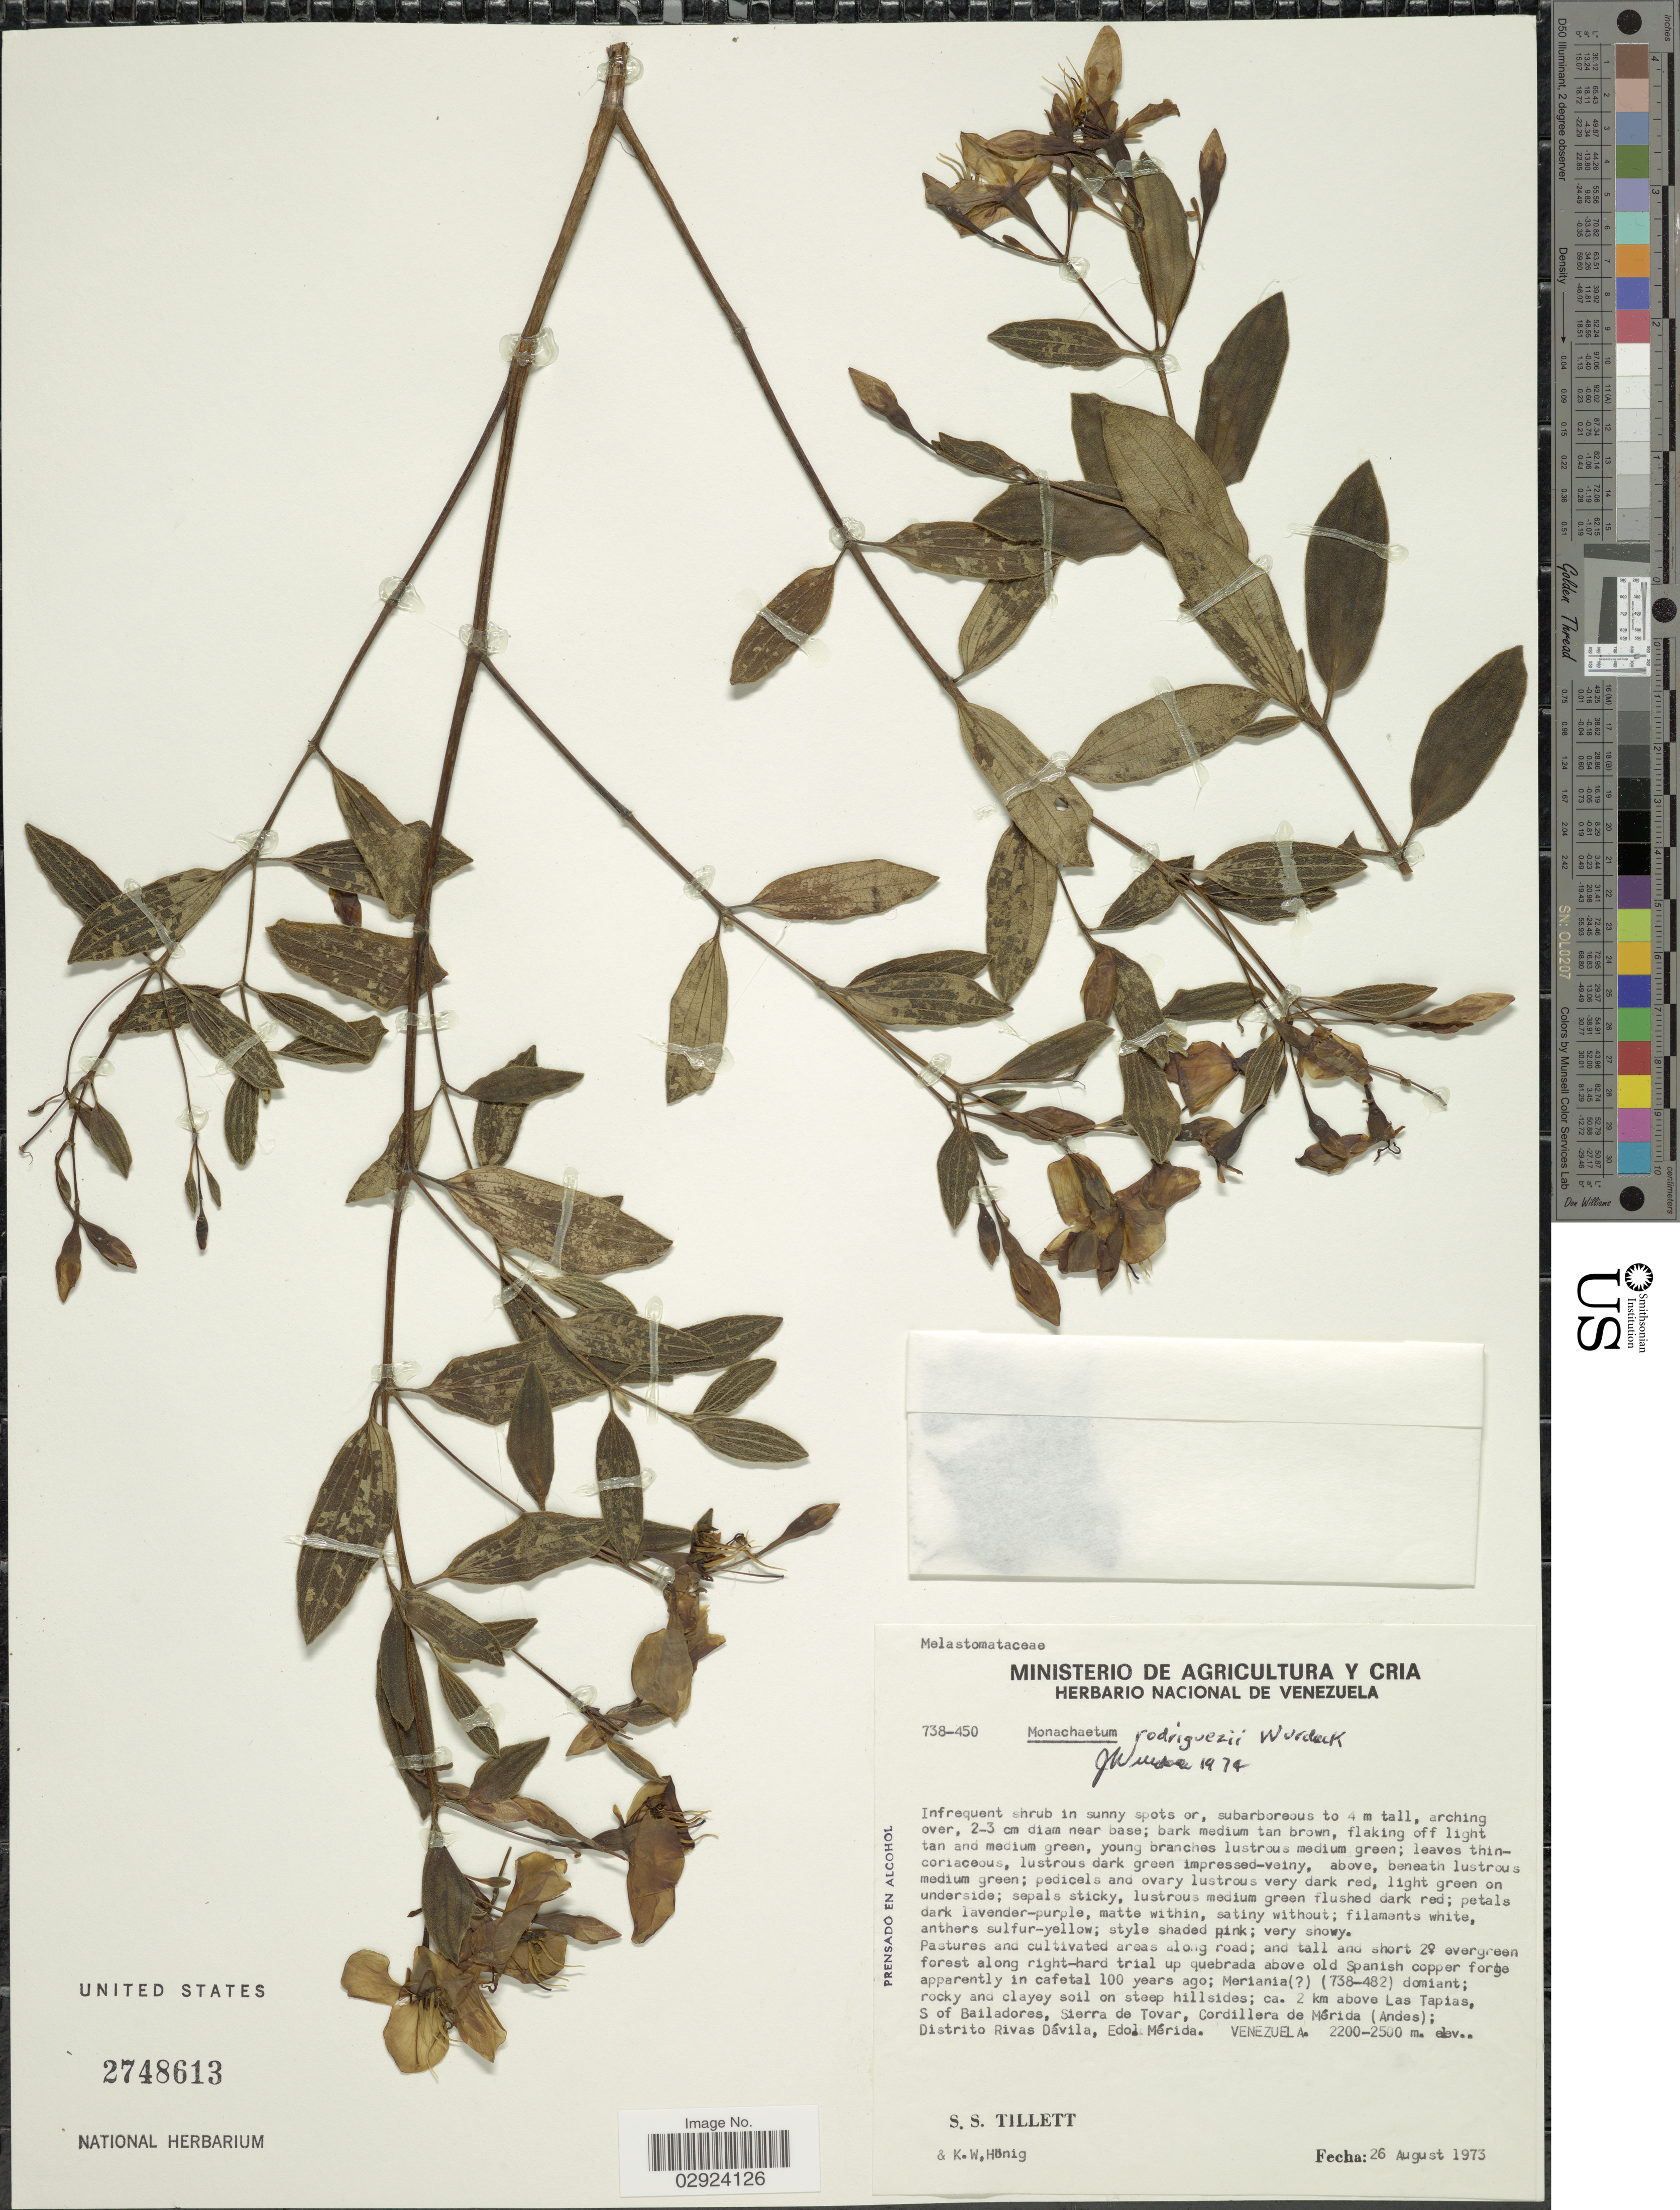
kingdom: Plantae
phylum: Tracheophyta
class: Magnoliopsida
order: Myrtales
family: Melastomataceae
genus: Monochaetum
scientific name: Monochaetum rodriguezii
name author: Wurdack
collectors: S. S. Tillett & K. Hönig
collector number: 738-450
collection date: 1973-08-26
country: Venezuela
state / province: Mérida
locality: Ca. 2 km above Las Tapias, S of Bailadores, Sierra de Tovar, Cordillera de Mérida (Andes); Distrito Rivas Dávila, Edo. Mérida.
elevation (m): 2200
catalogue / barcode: US 2748613